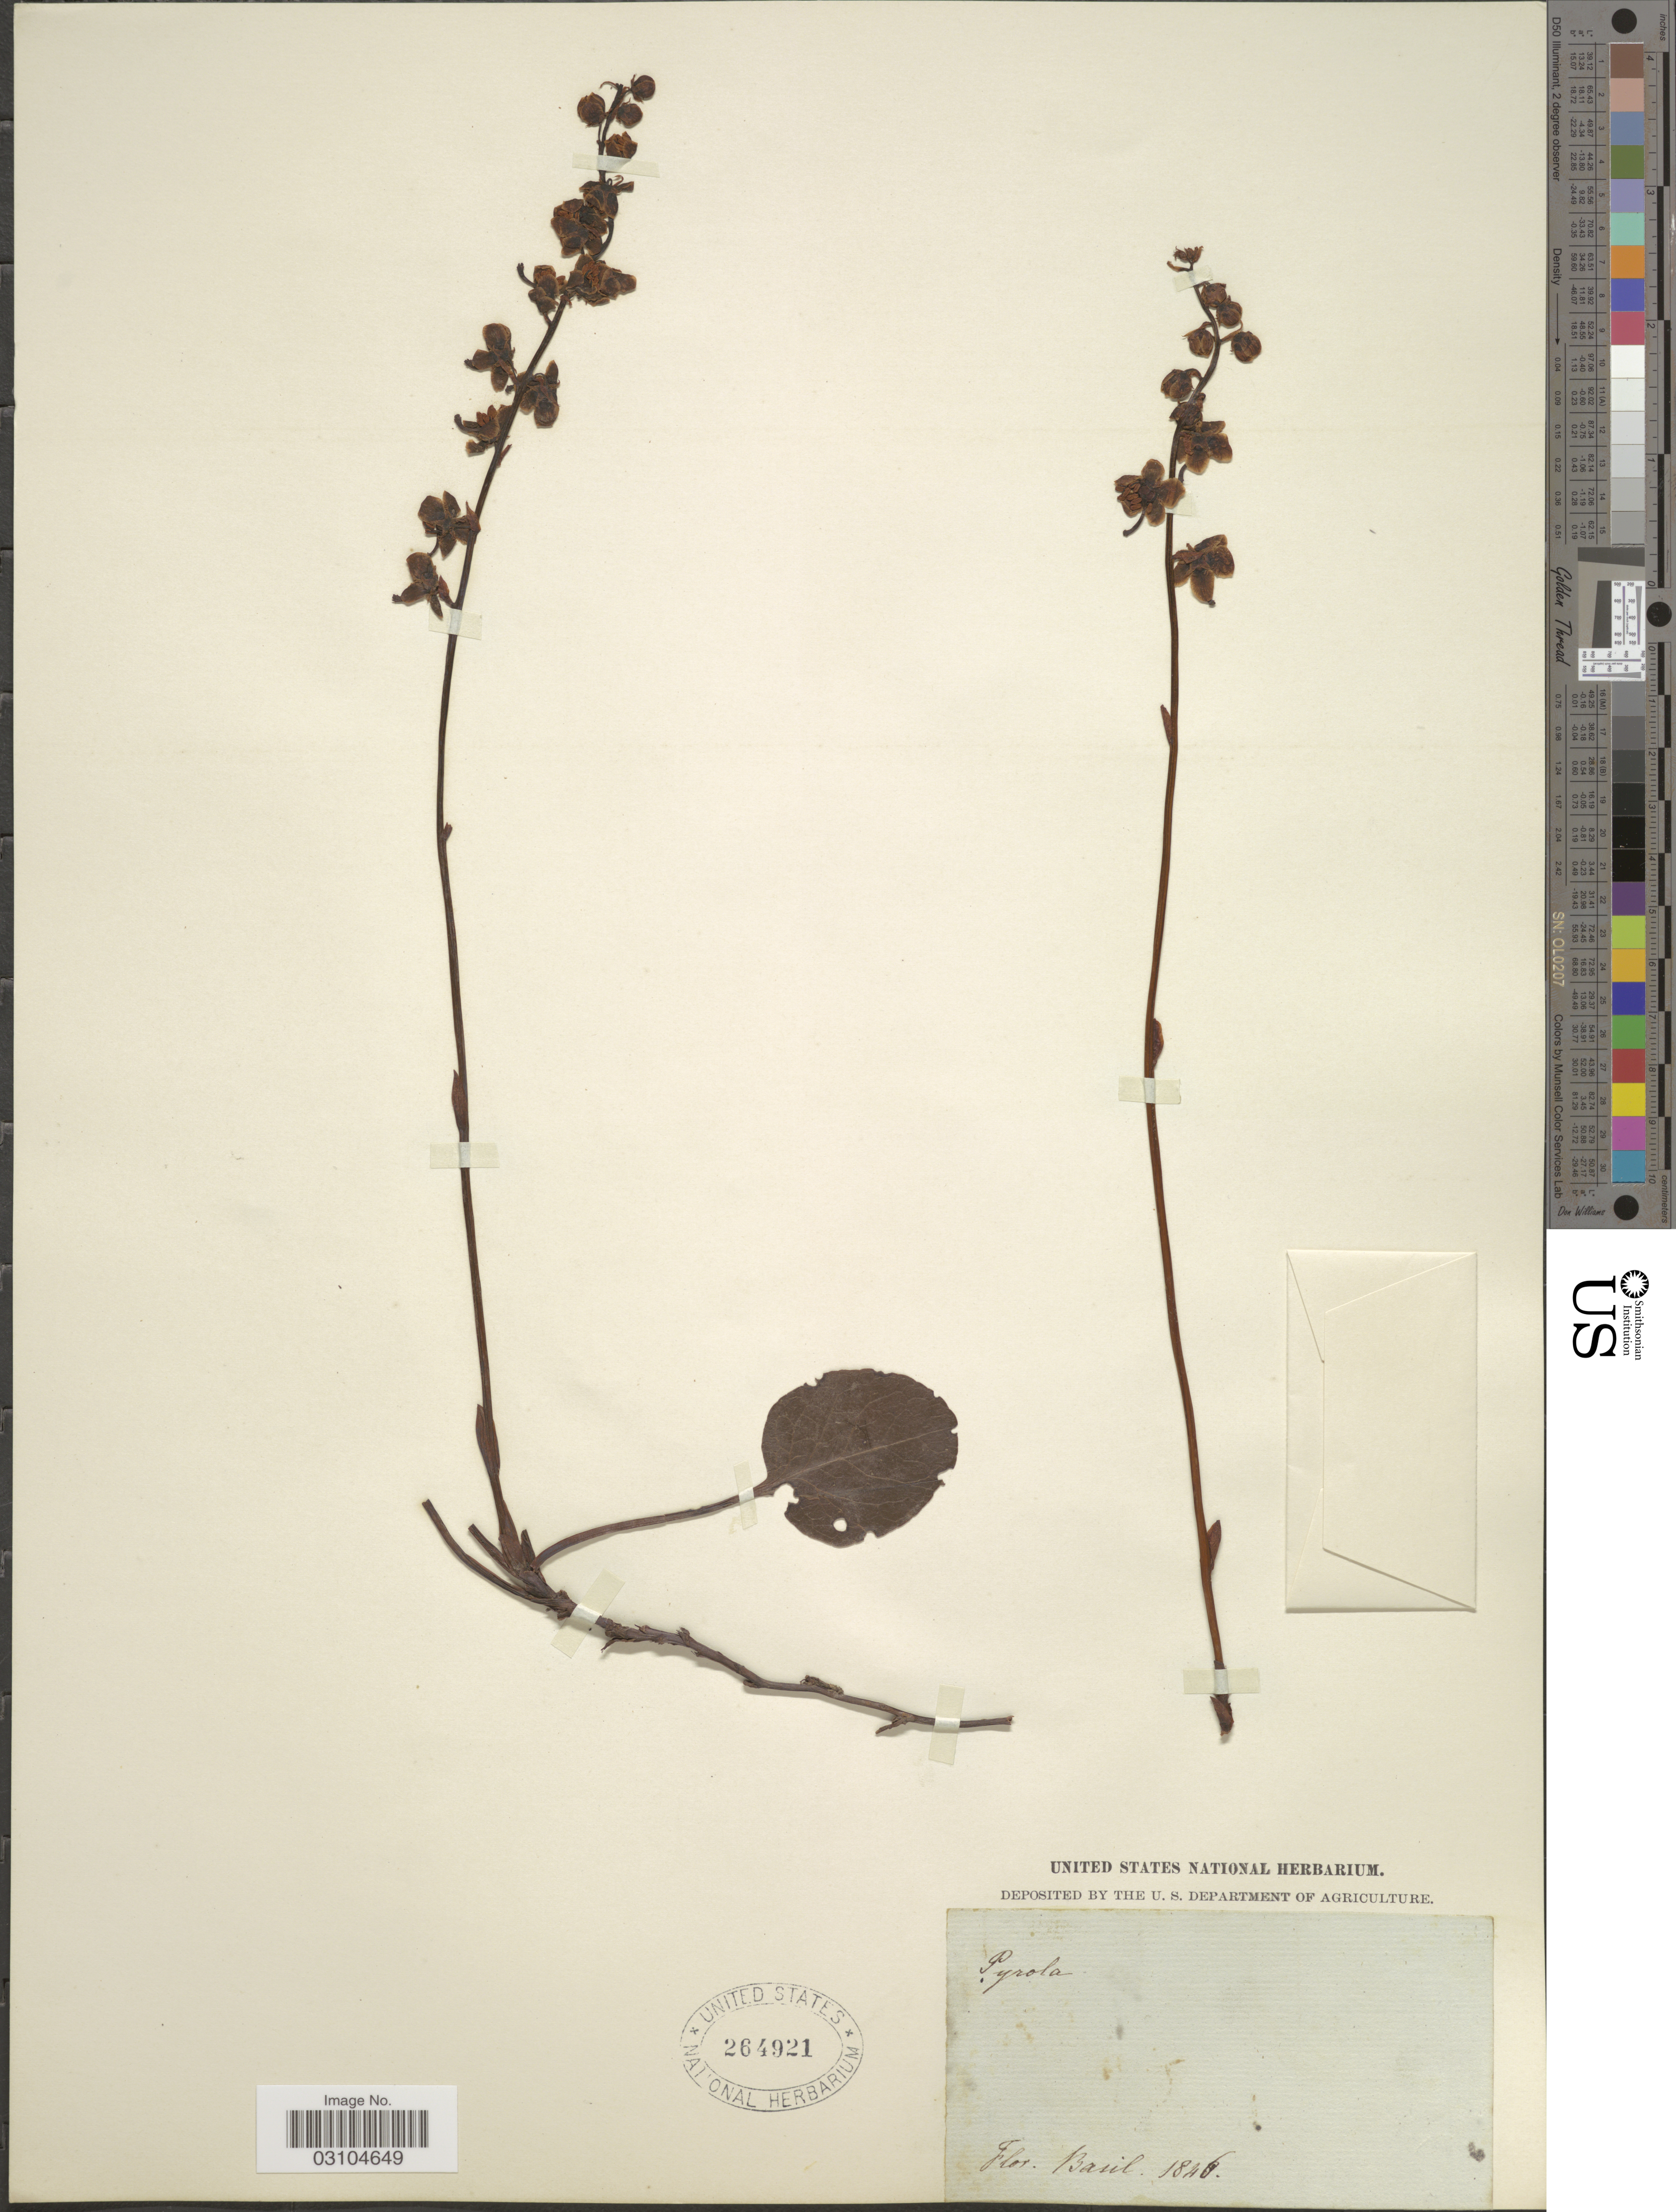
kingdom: Plantae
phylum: Tracheophyta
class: Magnoliopsida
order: Ericales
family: Ericaceae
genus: Pyrola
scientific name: Pyrola rotundifolia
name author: L.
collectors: ex herb. United States National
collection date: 1848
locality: Basil.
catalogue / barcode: US 264921